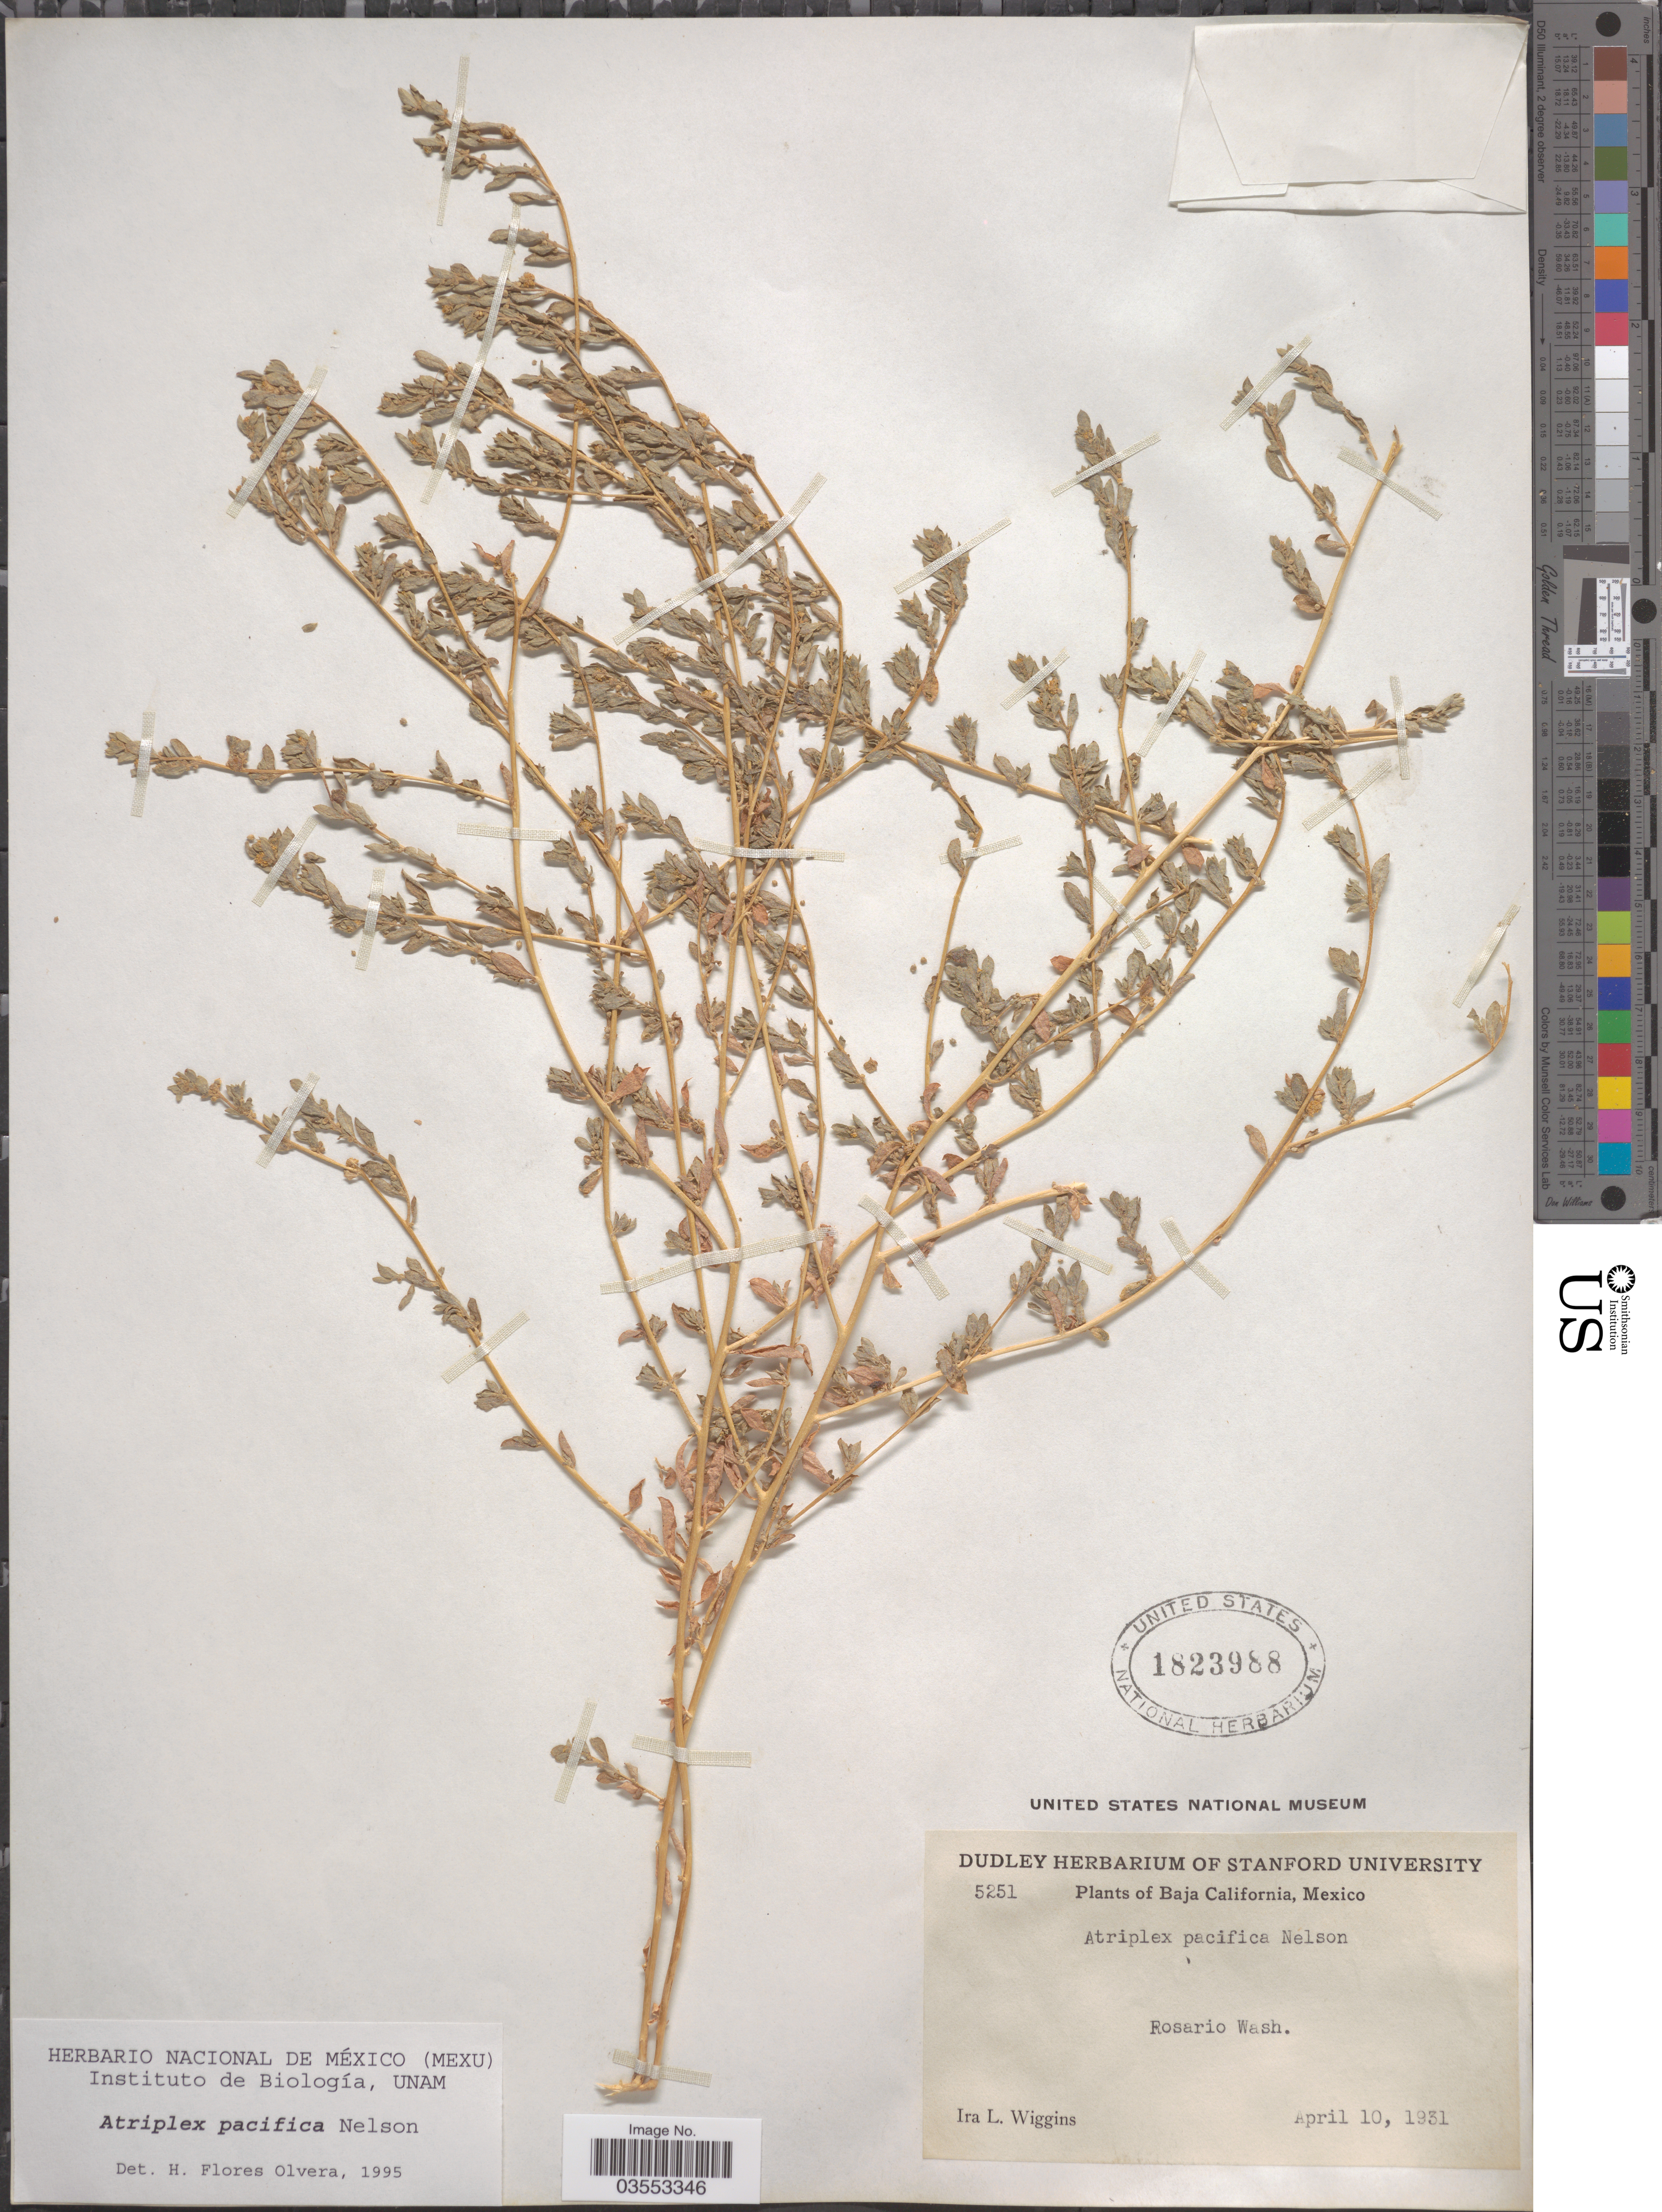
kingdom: Plantae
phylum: Tracheophyta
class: Magnoliopsida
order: Caryophyllales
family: Amaranthaceae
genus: Atriplex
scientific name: Atriplex pacifica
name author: A. Nelson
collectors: I. L. Wiggins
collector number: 5251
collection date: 1931-04-10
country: Mexico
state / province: Baja California Norte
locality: Rosario Wash.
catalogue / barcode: US 1823988